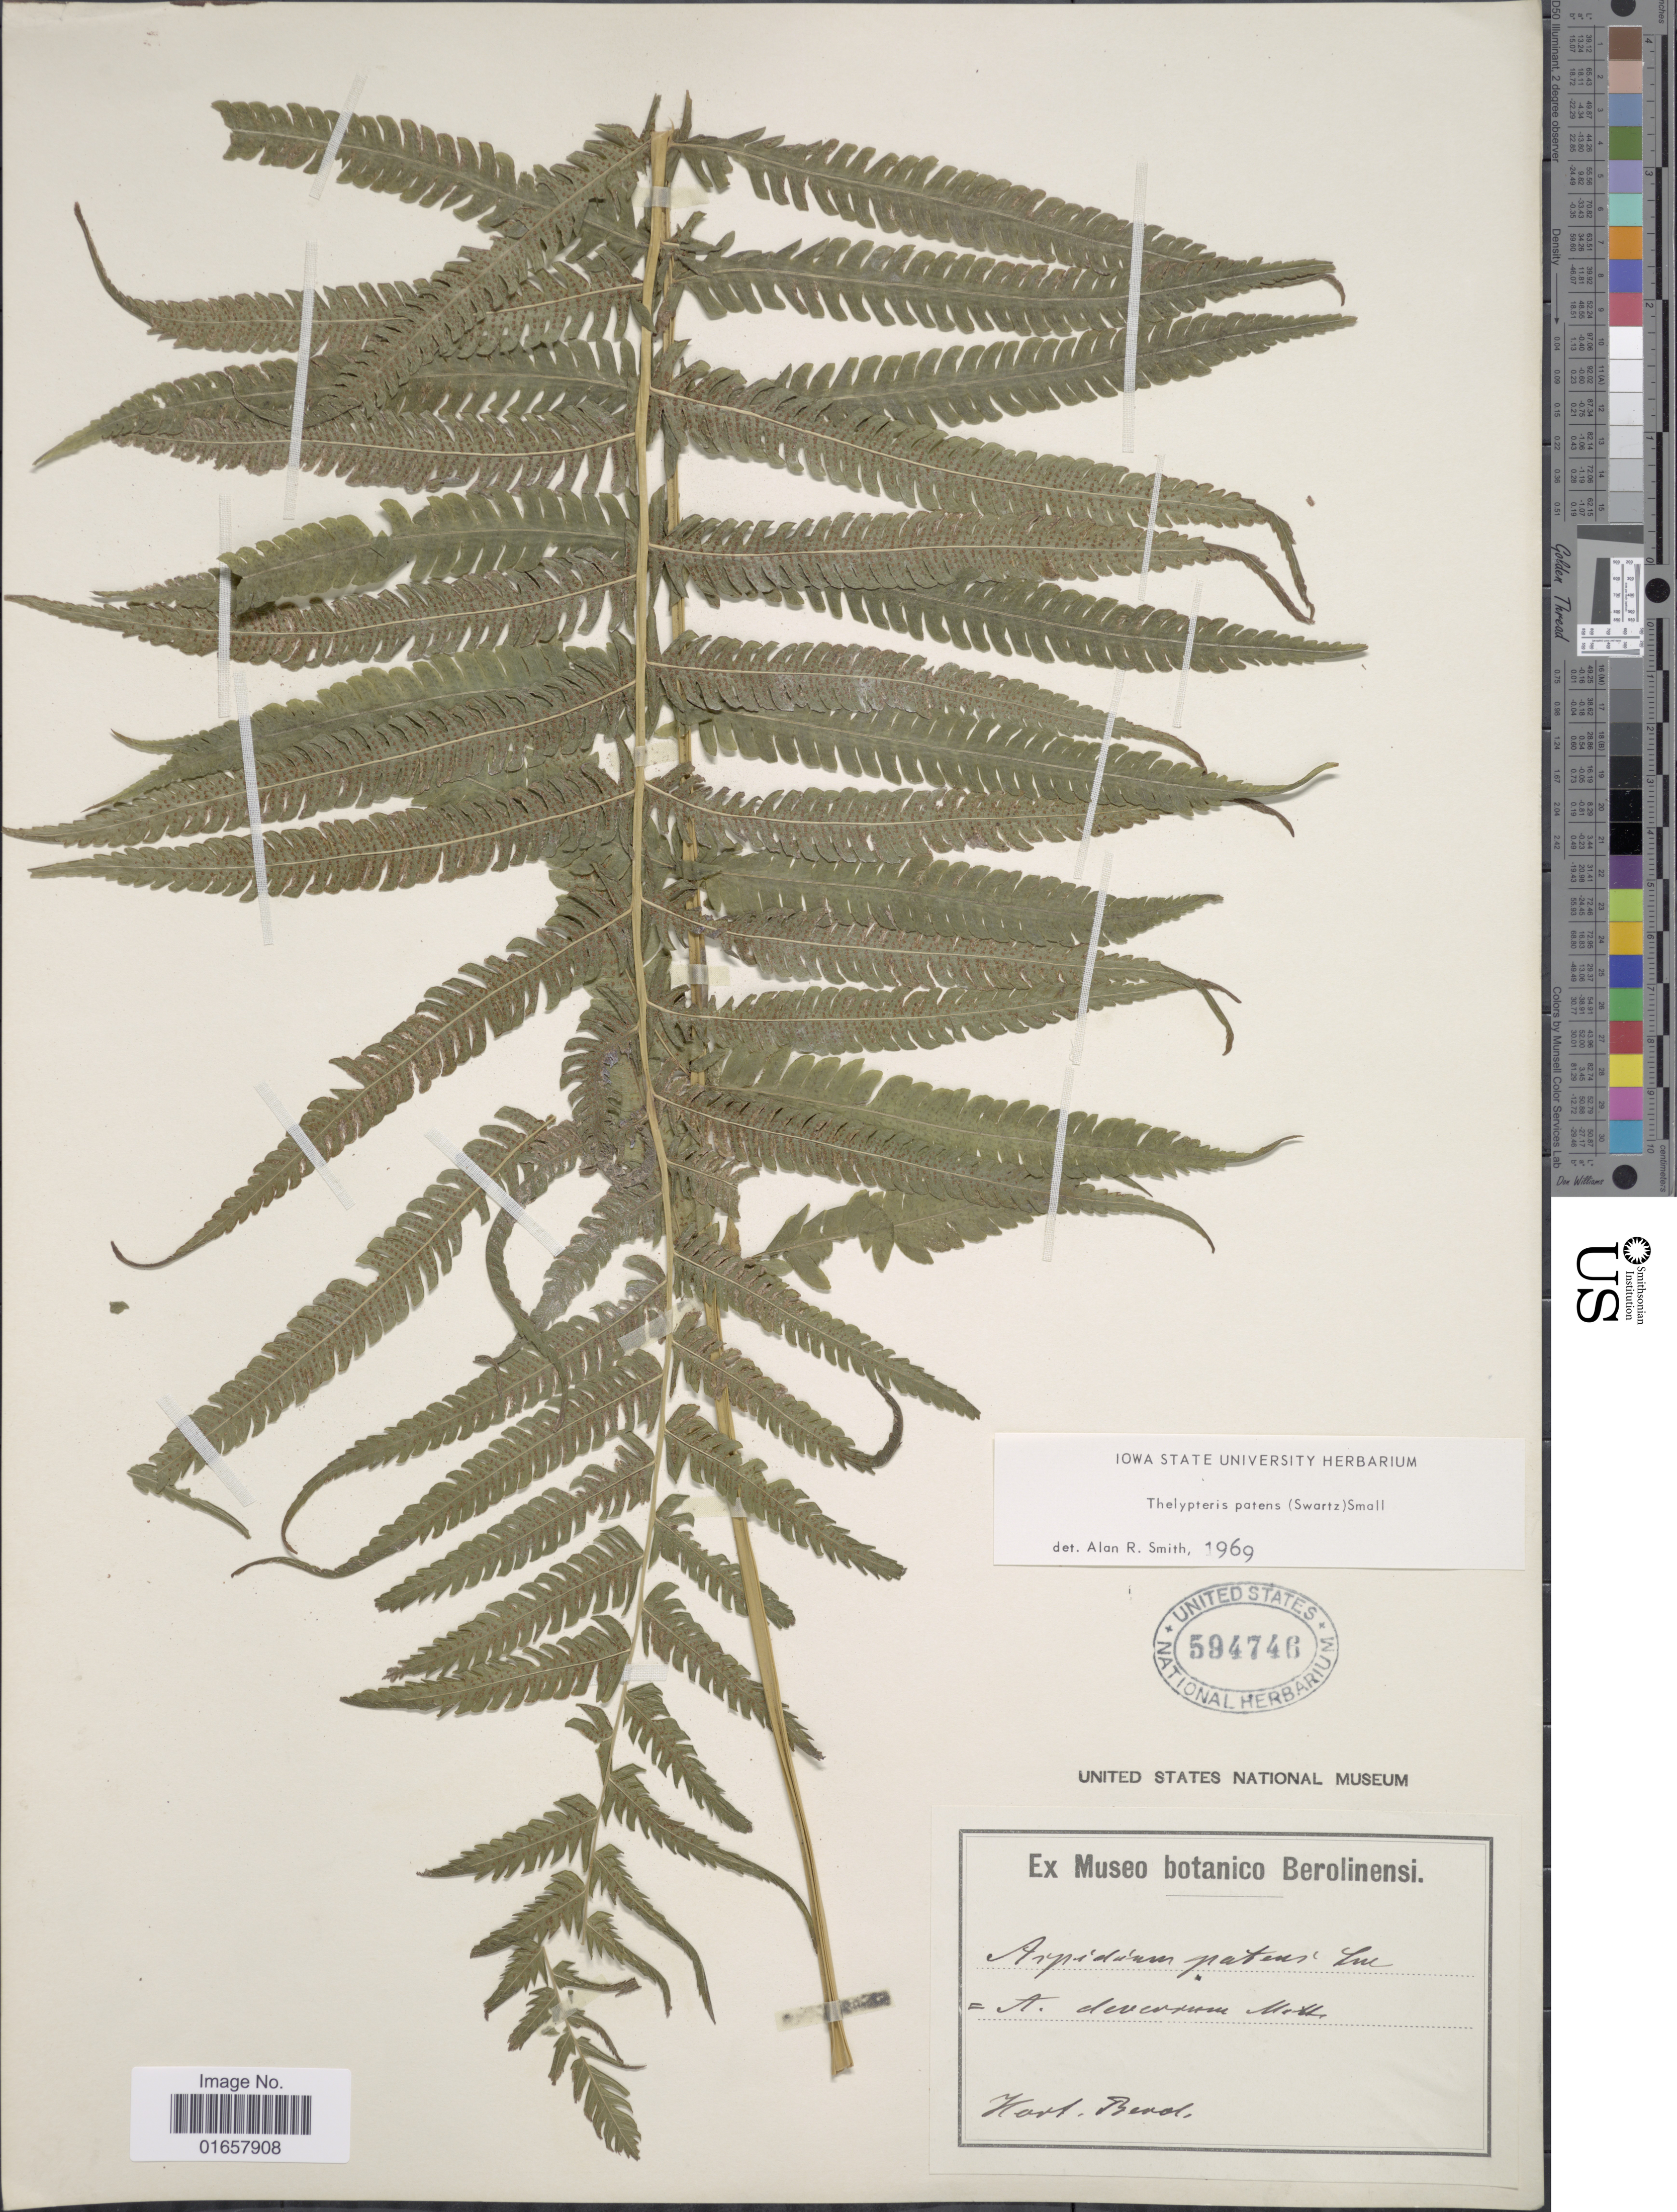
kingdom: Plantae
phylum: Tracheophyta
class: Polypodiopsida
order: Polypodiales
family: Thelypteridaceae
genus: Christella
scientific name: Christella patens var. patens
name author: (Sw.) Holttum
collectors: ex Museo Botanico Berolinensi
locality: Hort. Berol.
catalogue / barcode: US 594746